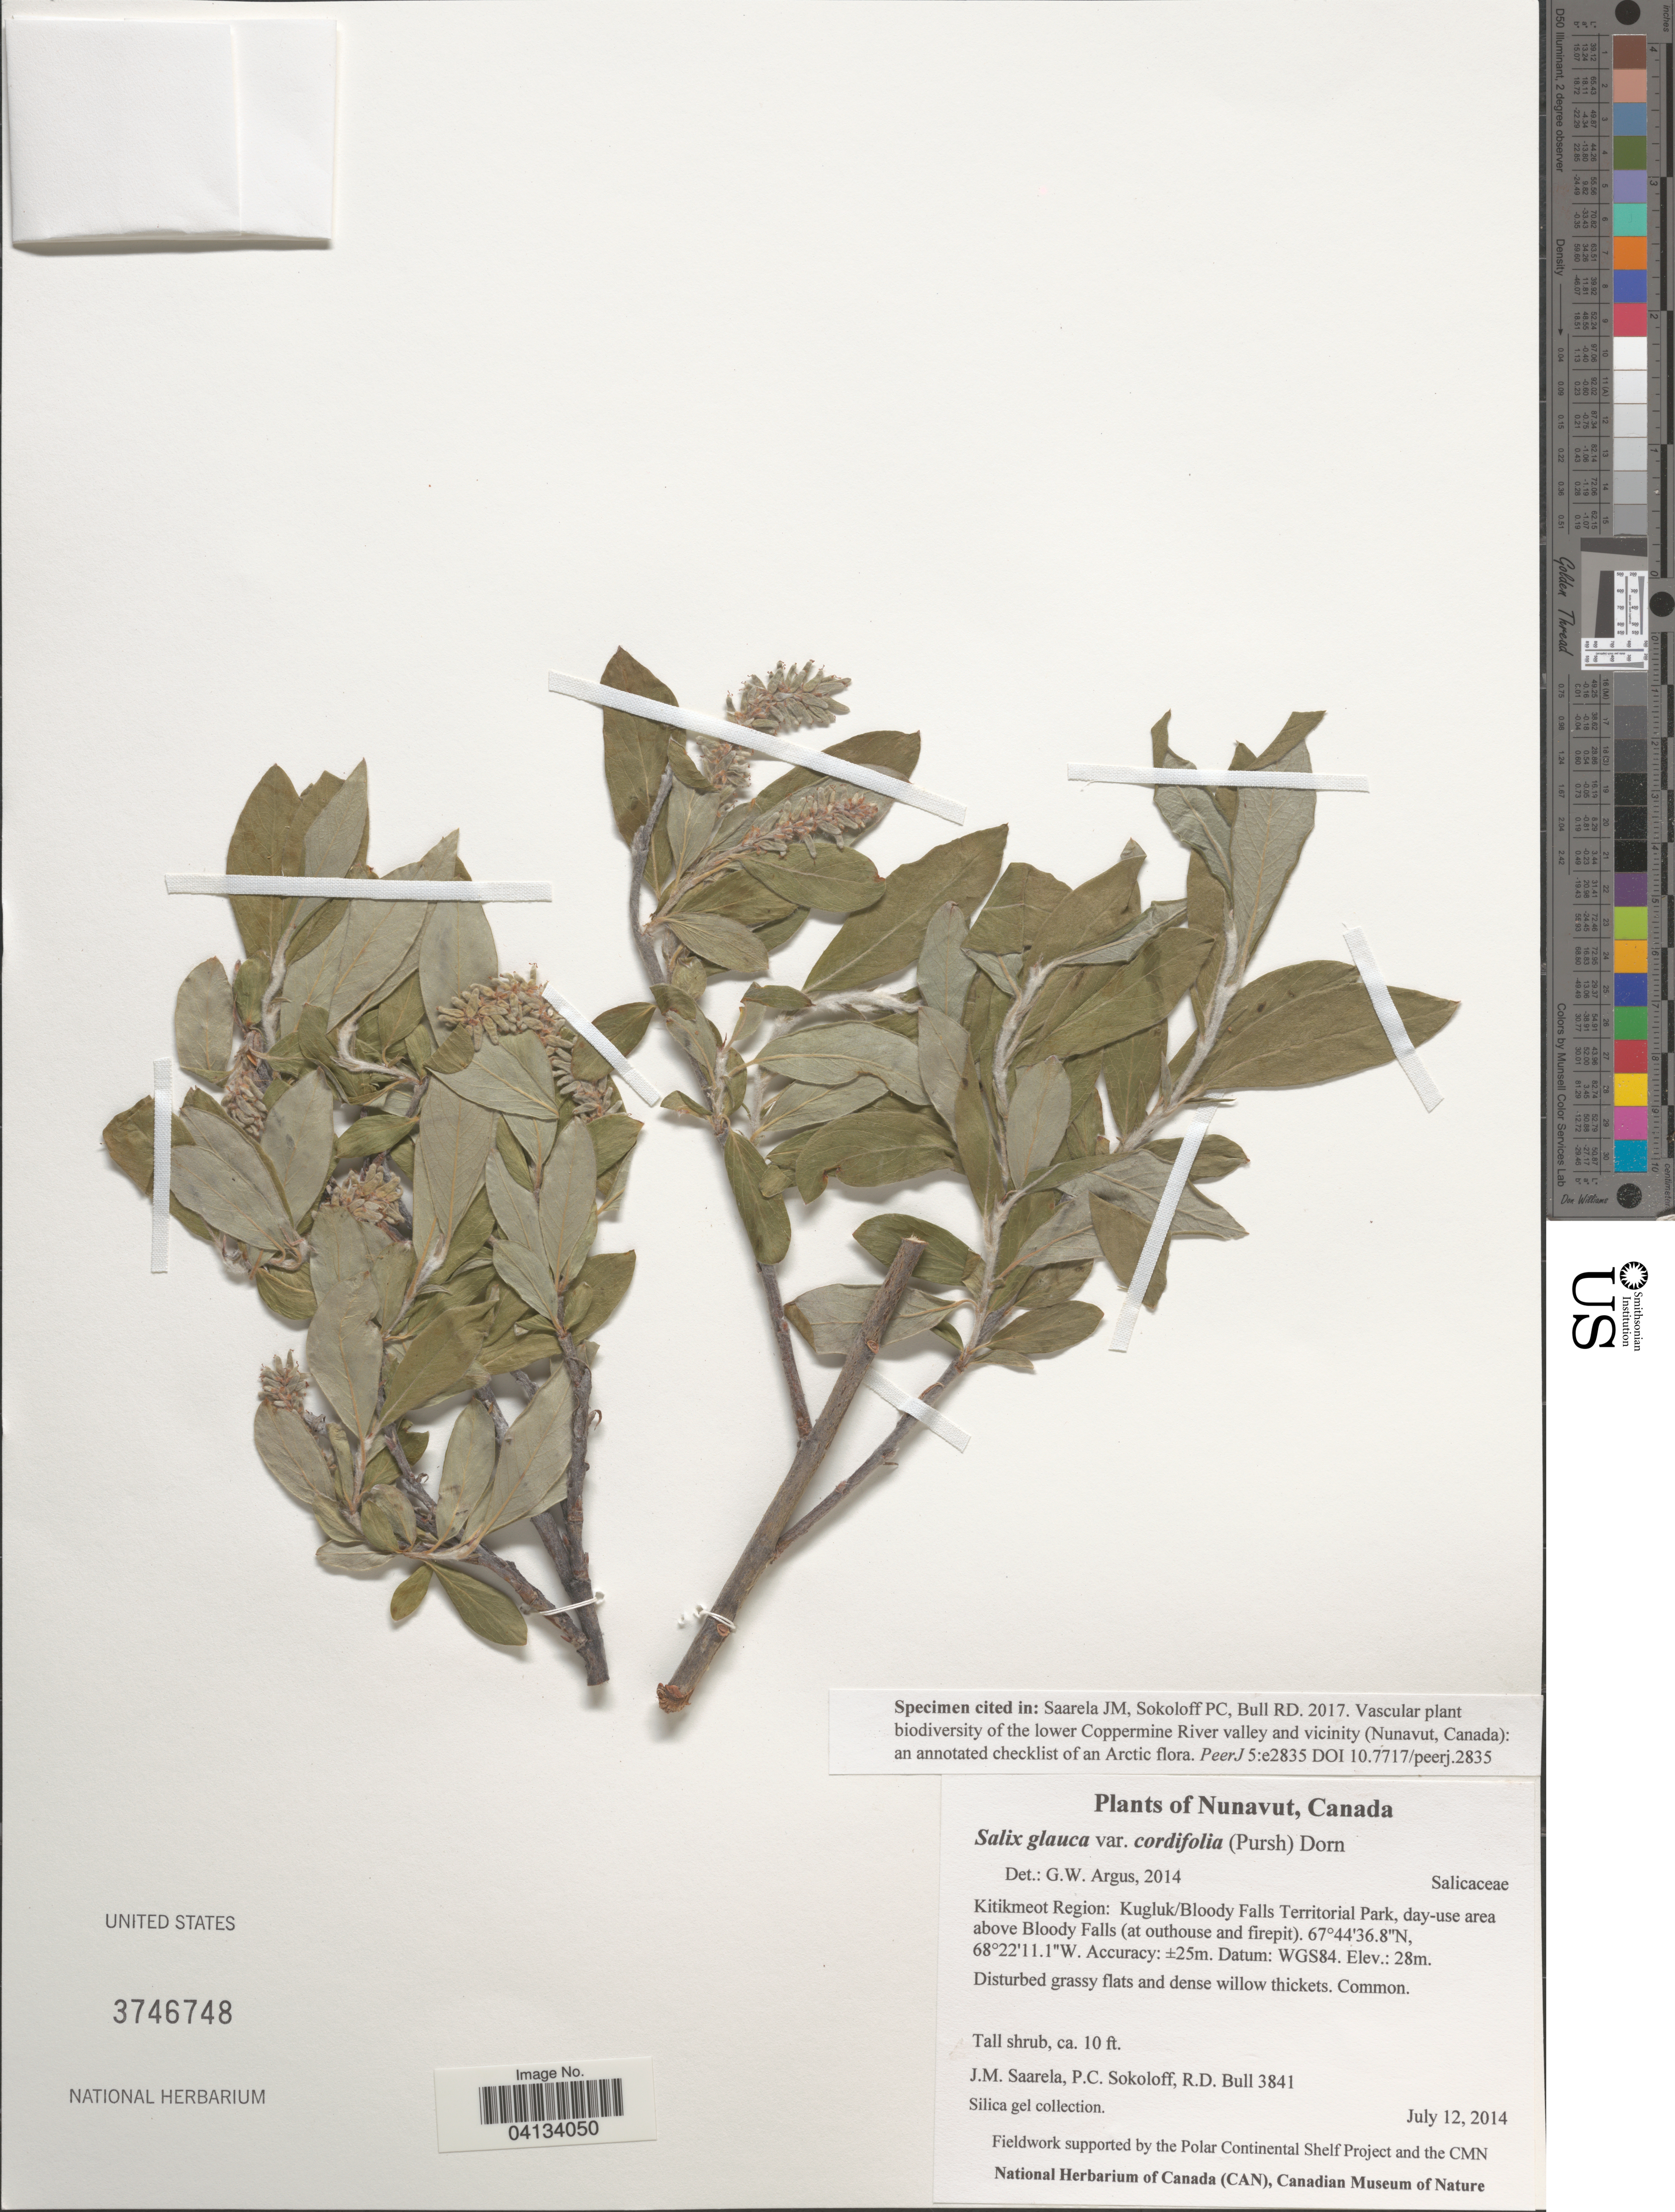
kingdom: Plantae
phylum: Tracheophyta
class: Magnoliopsida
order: Malpighiales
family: Salicaceae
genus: Salix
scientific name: Salix glauca var. cordifolia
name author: (Pursh) Dorn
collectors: J. Saarela, P. Sokoloff & R. Bull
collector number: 3841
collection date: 2014-07-12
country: Canada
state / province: Nunavut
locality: Kitikmeot Region: Kugluk/Bloody Falls Territorial Park, day-use area above Bloody Falls (at outhouse and firepit). WGS84.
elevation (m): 28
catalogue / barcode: US 3746748